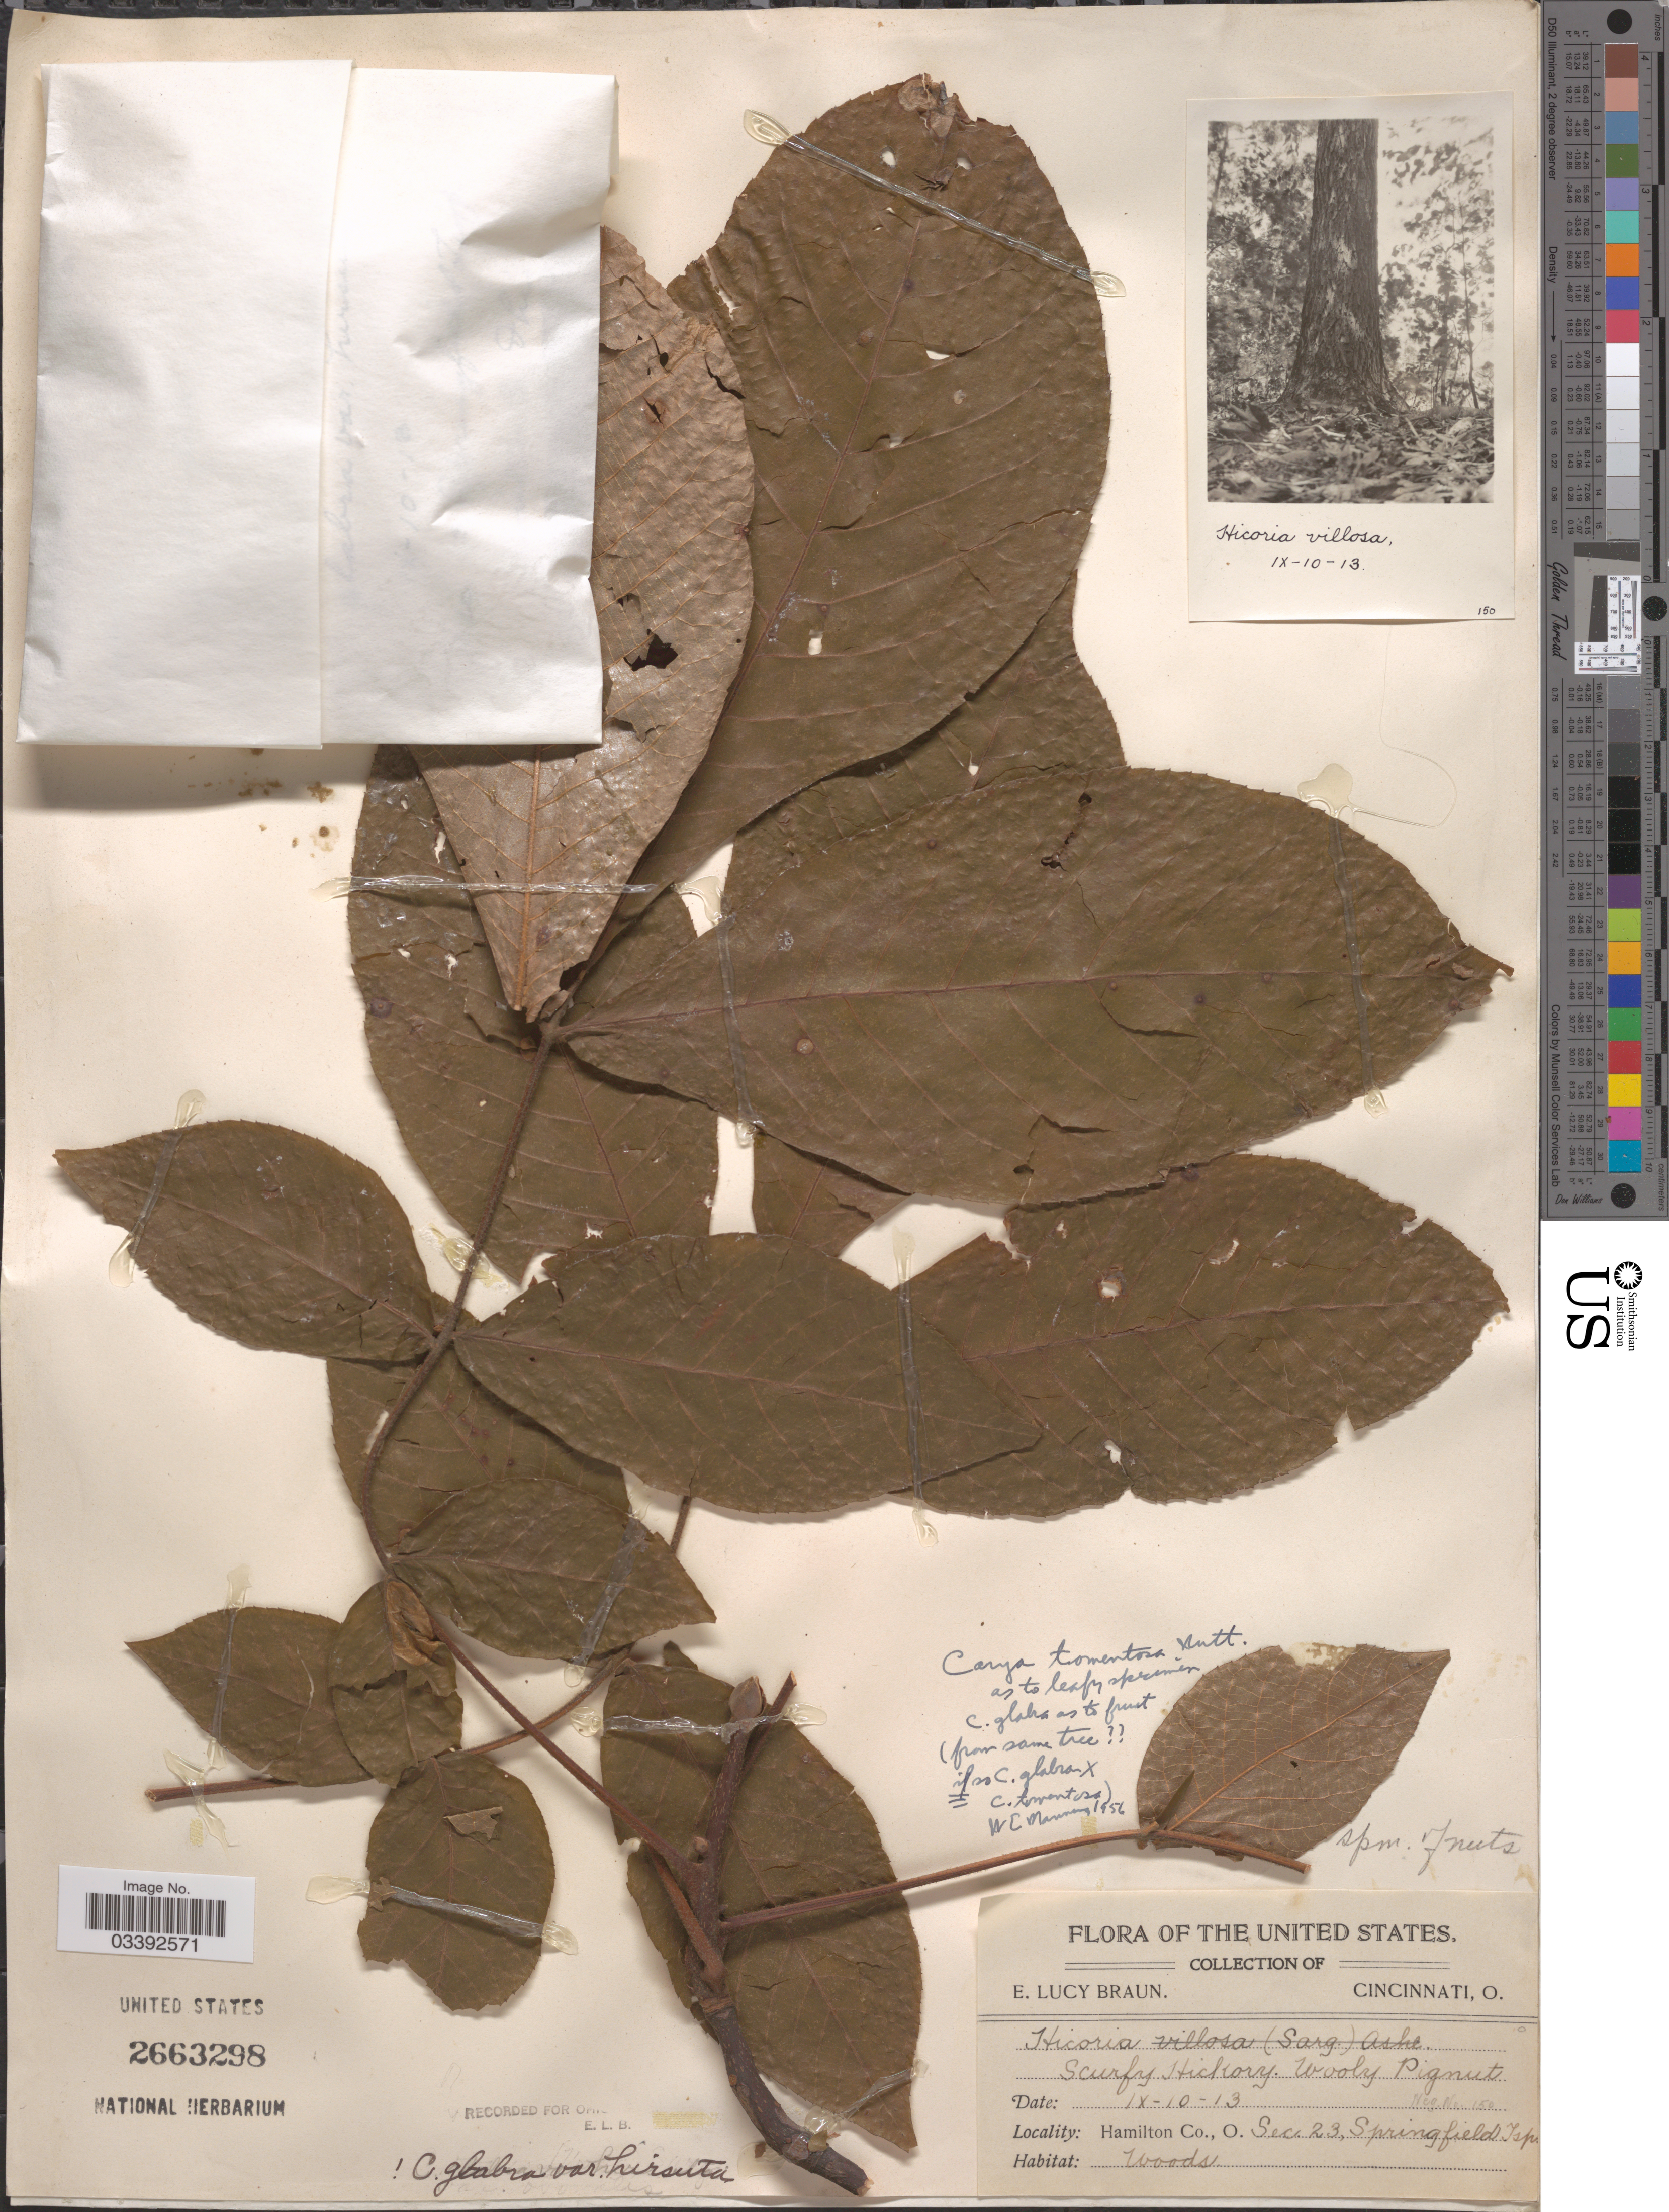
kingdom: Plantae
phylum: Tracheophyta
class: Magnoliopsida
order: Fagales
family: Juglandaceae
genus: Carya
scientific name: Carya tomentosa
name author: (Lam.) Nutt.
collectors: E. L. Braun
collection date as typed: Transcribed d/m/y: 10/9/13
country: United States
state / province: Ohio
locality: Hamilton Co., Sec. 23, Springfield Tsp.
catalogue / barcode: US 2663298